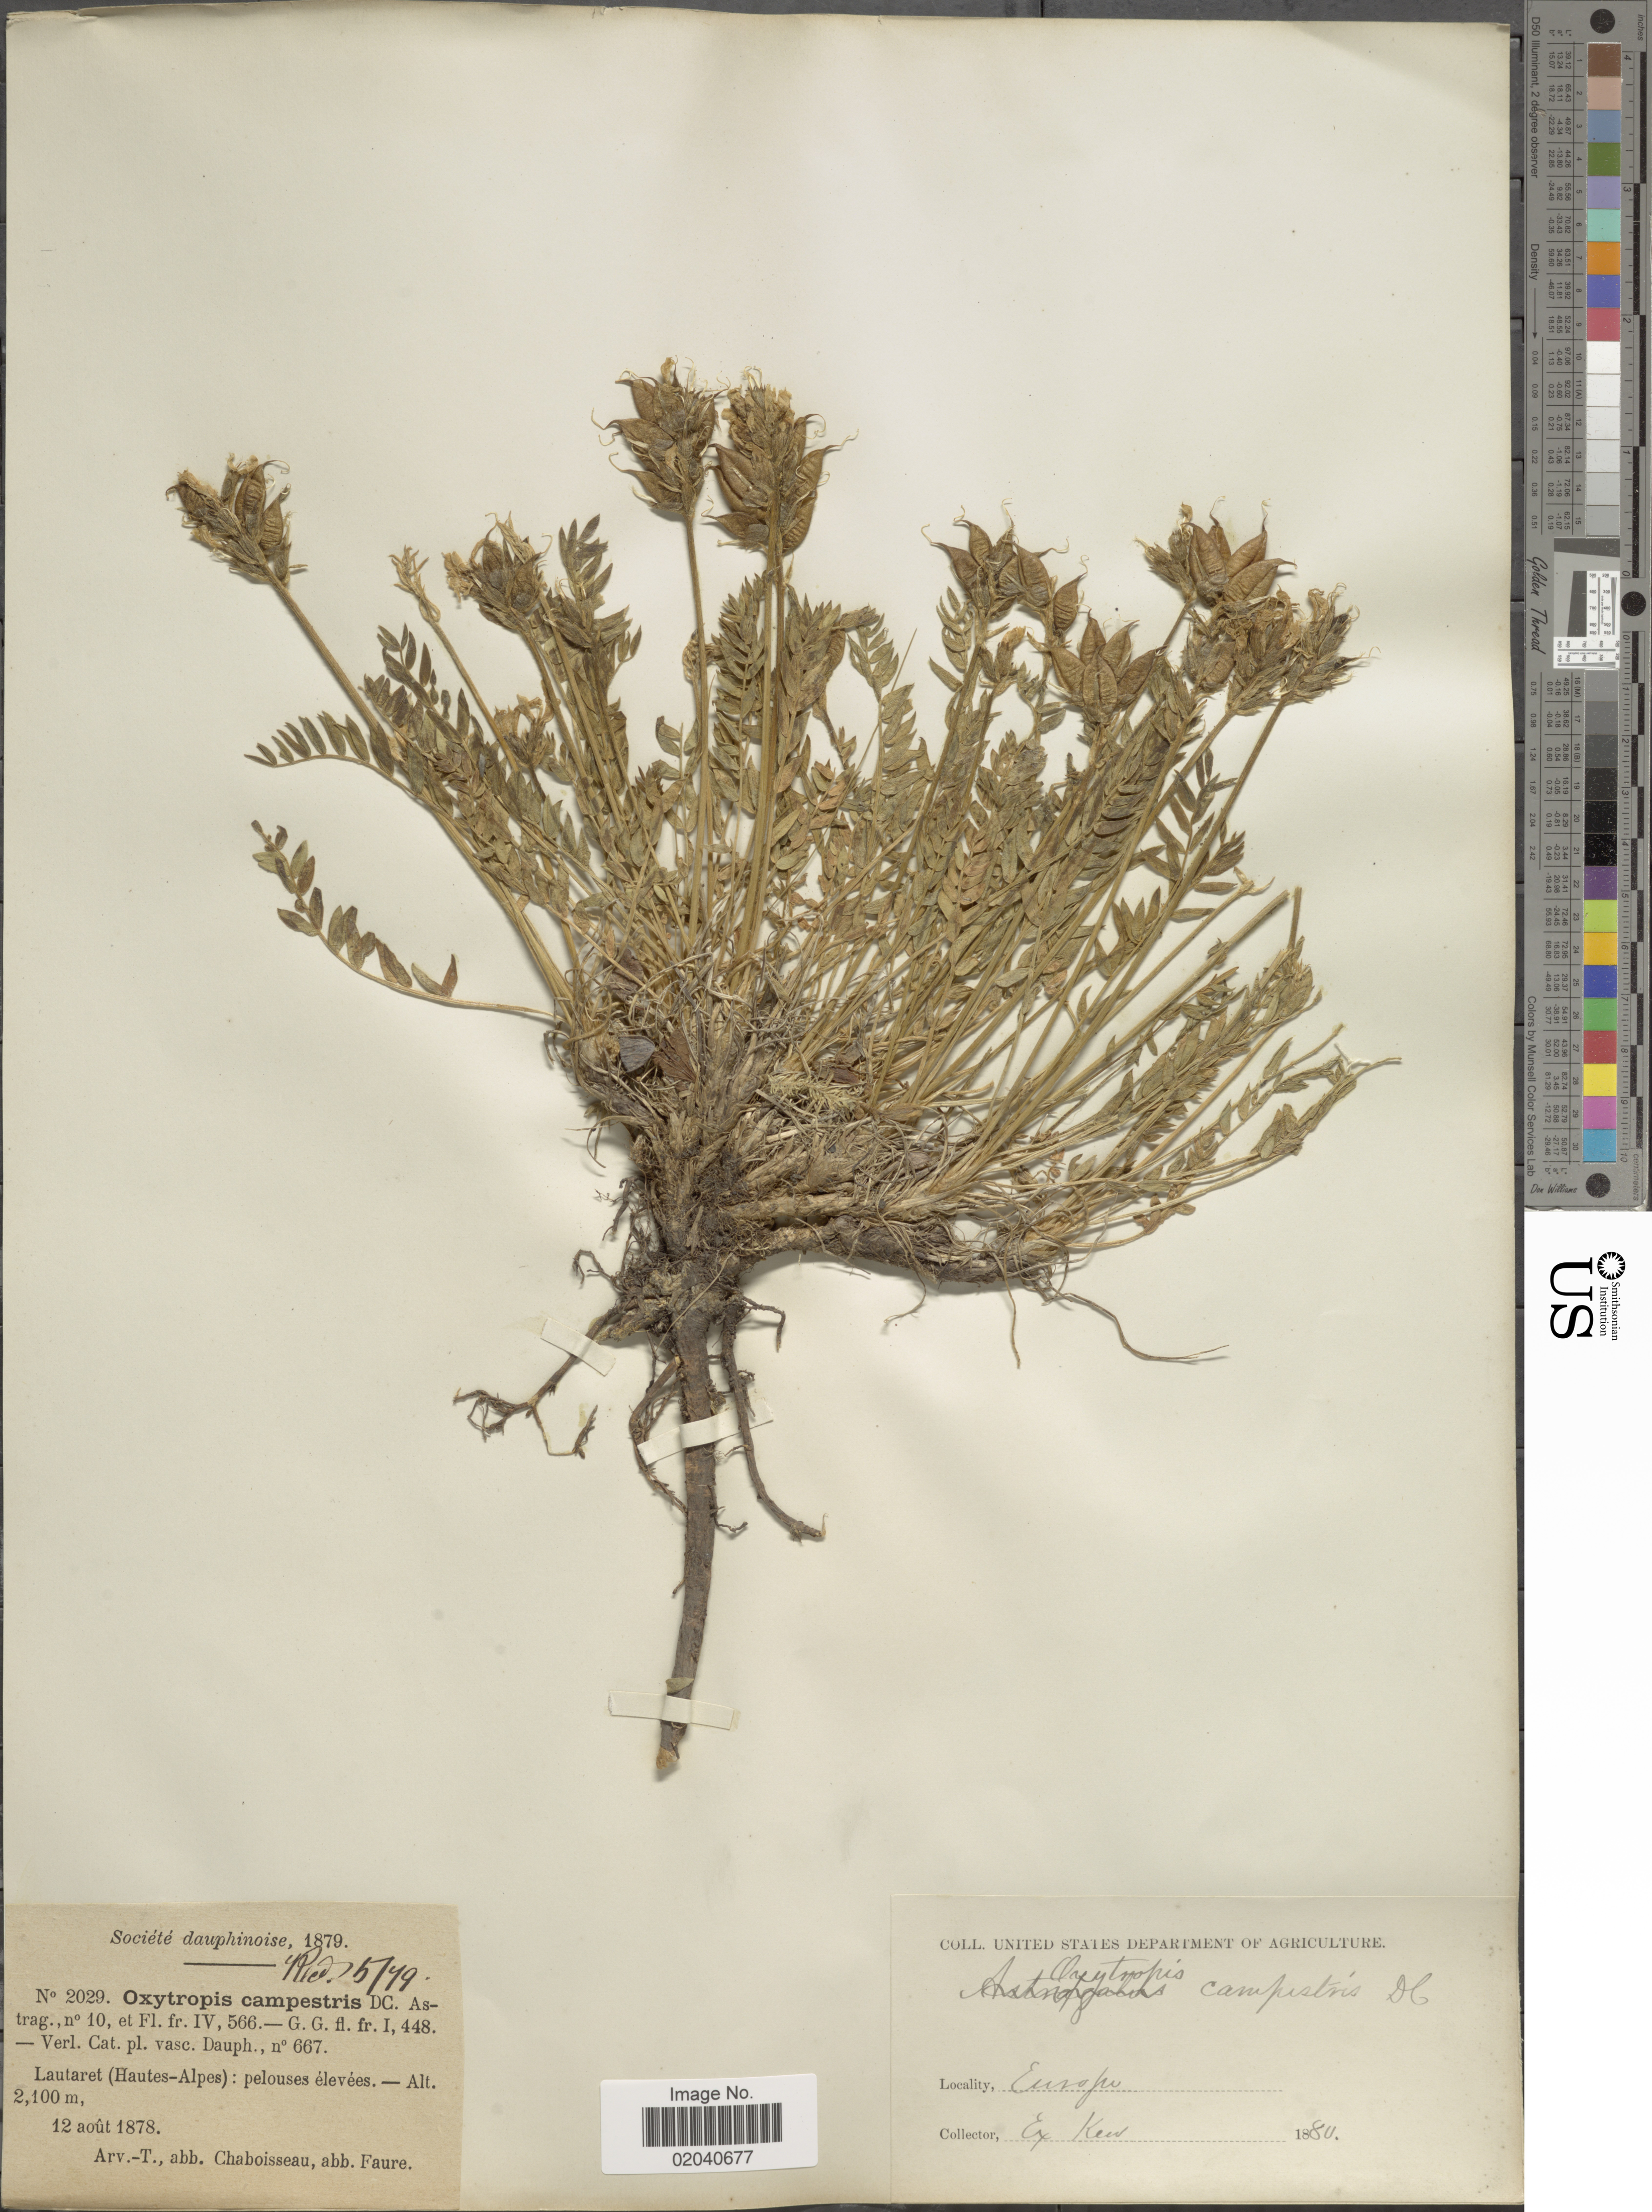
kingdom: Plantae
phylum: Tracheophyta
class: Magnoliopsida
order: Fabales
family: Fabaceae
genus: Oxytropis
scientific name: Oxytropis campestris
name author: (L.) DC.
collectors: T. Chaboisseau & A. Faure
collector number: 2029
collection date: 1878-08-12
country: France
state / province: Provence-Alpes-Côte d'Azur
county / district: Hautes-Alpes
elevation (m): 2100